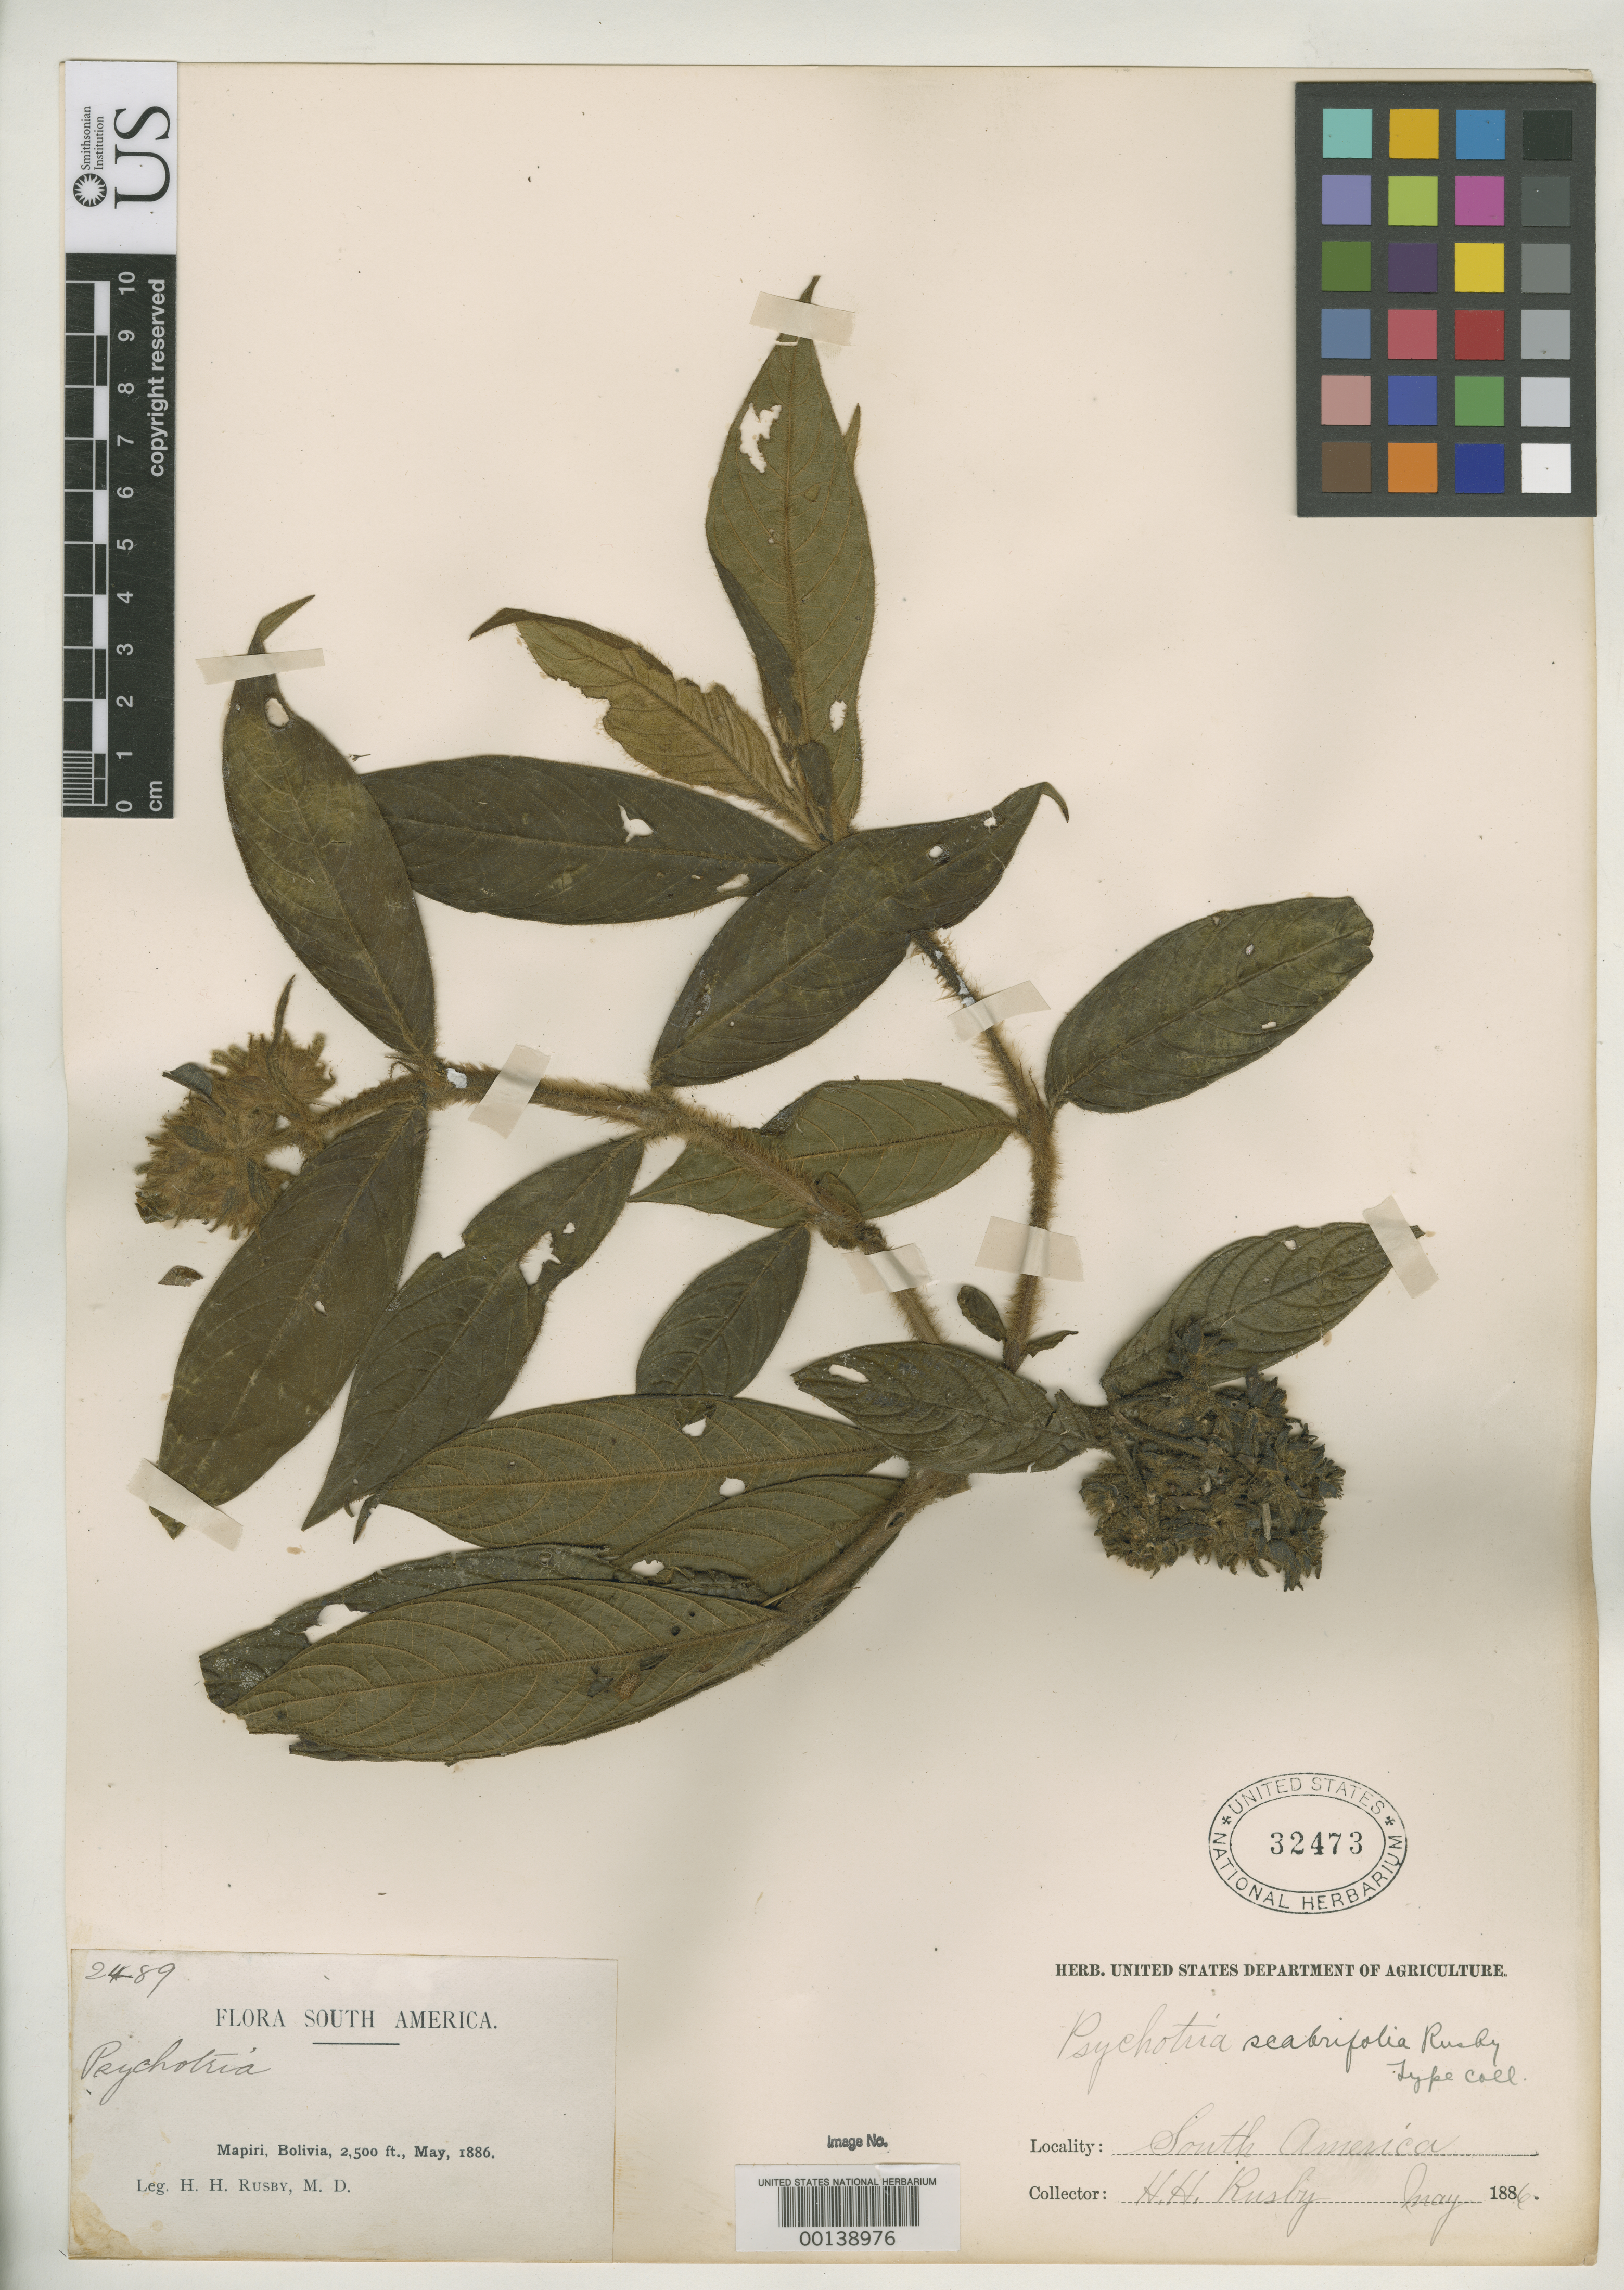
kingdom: Plantae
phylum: Tracheophyta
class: Magnoliopsida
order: Gentianales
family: Rubiaceae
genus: Psychotria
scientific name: Psychotria scabrifolia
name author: Rusby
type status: Isotype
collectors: H. H. Rusby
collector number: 2489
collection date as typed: May, 1886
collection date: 1886-05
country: Bolivia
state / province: La Páz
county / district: Larecaja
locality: Mapiri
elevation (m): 762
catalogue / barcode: US 32473